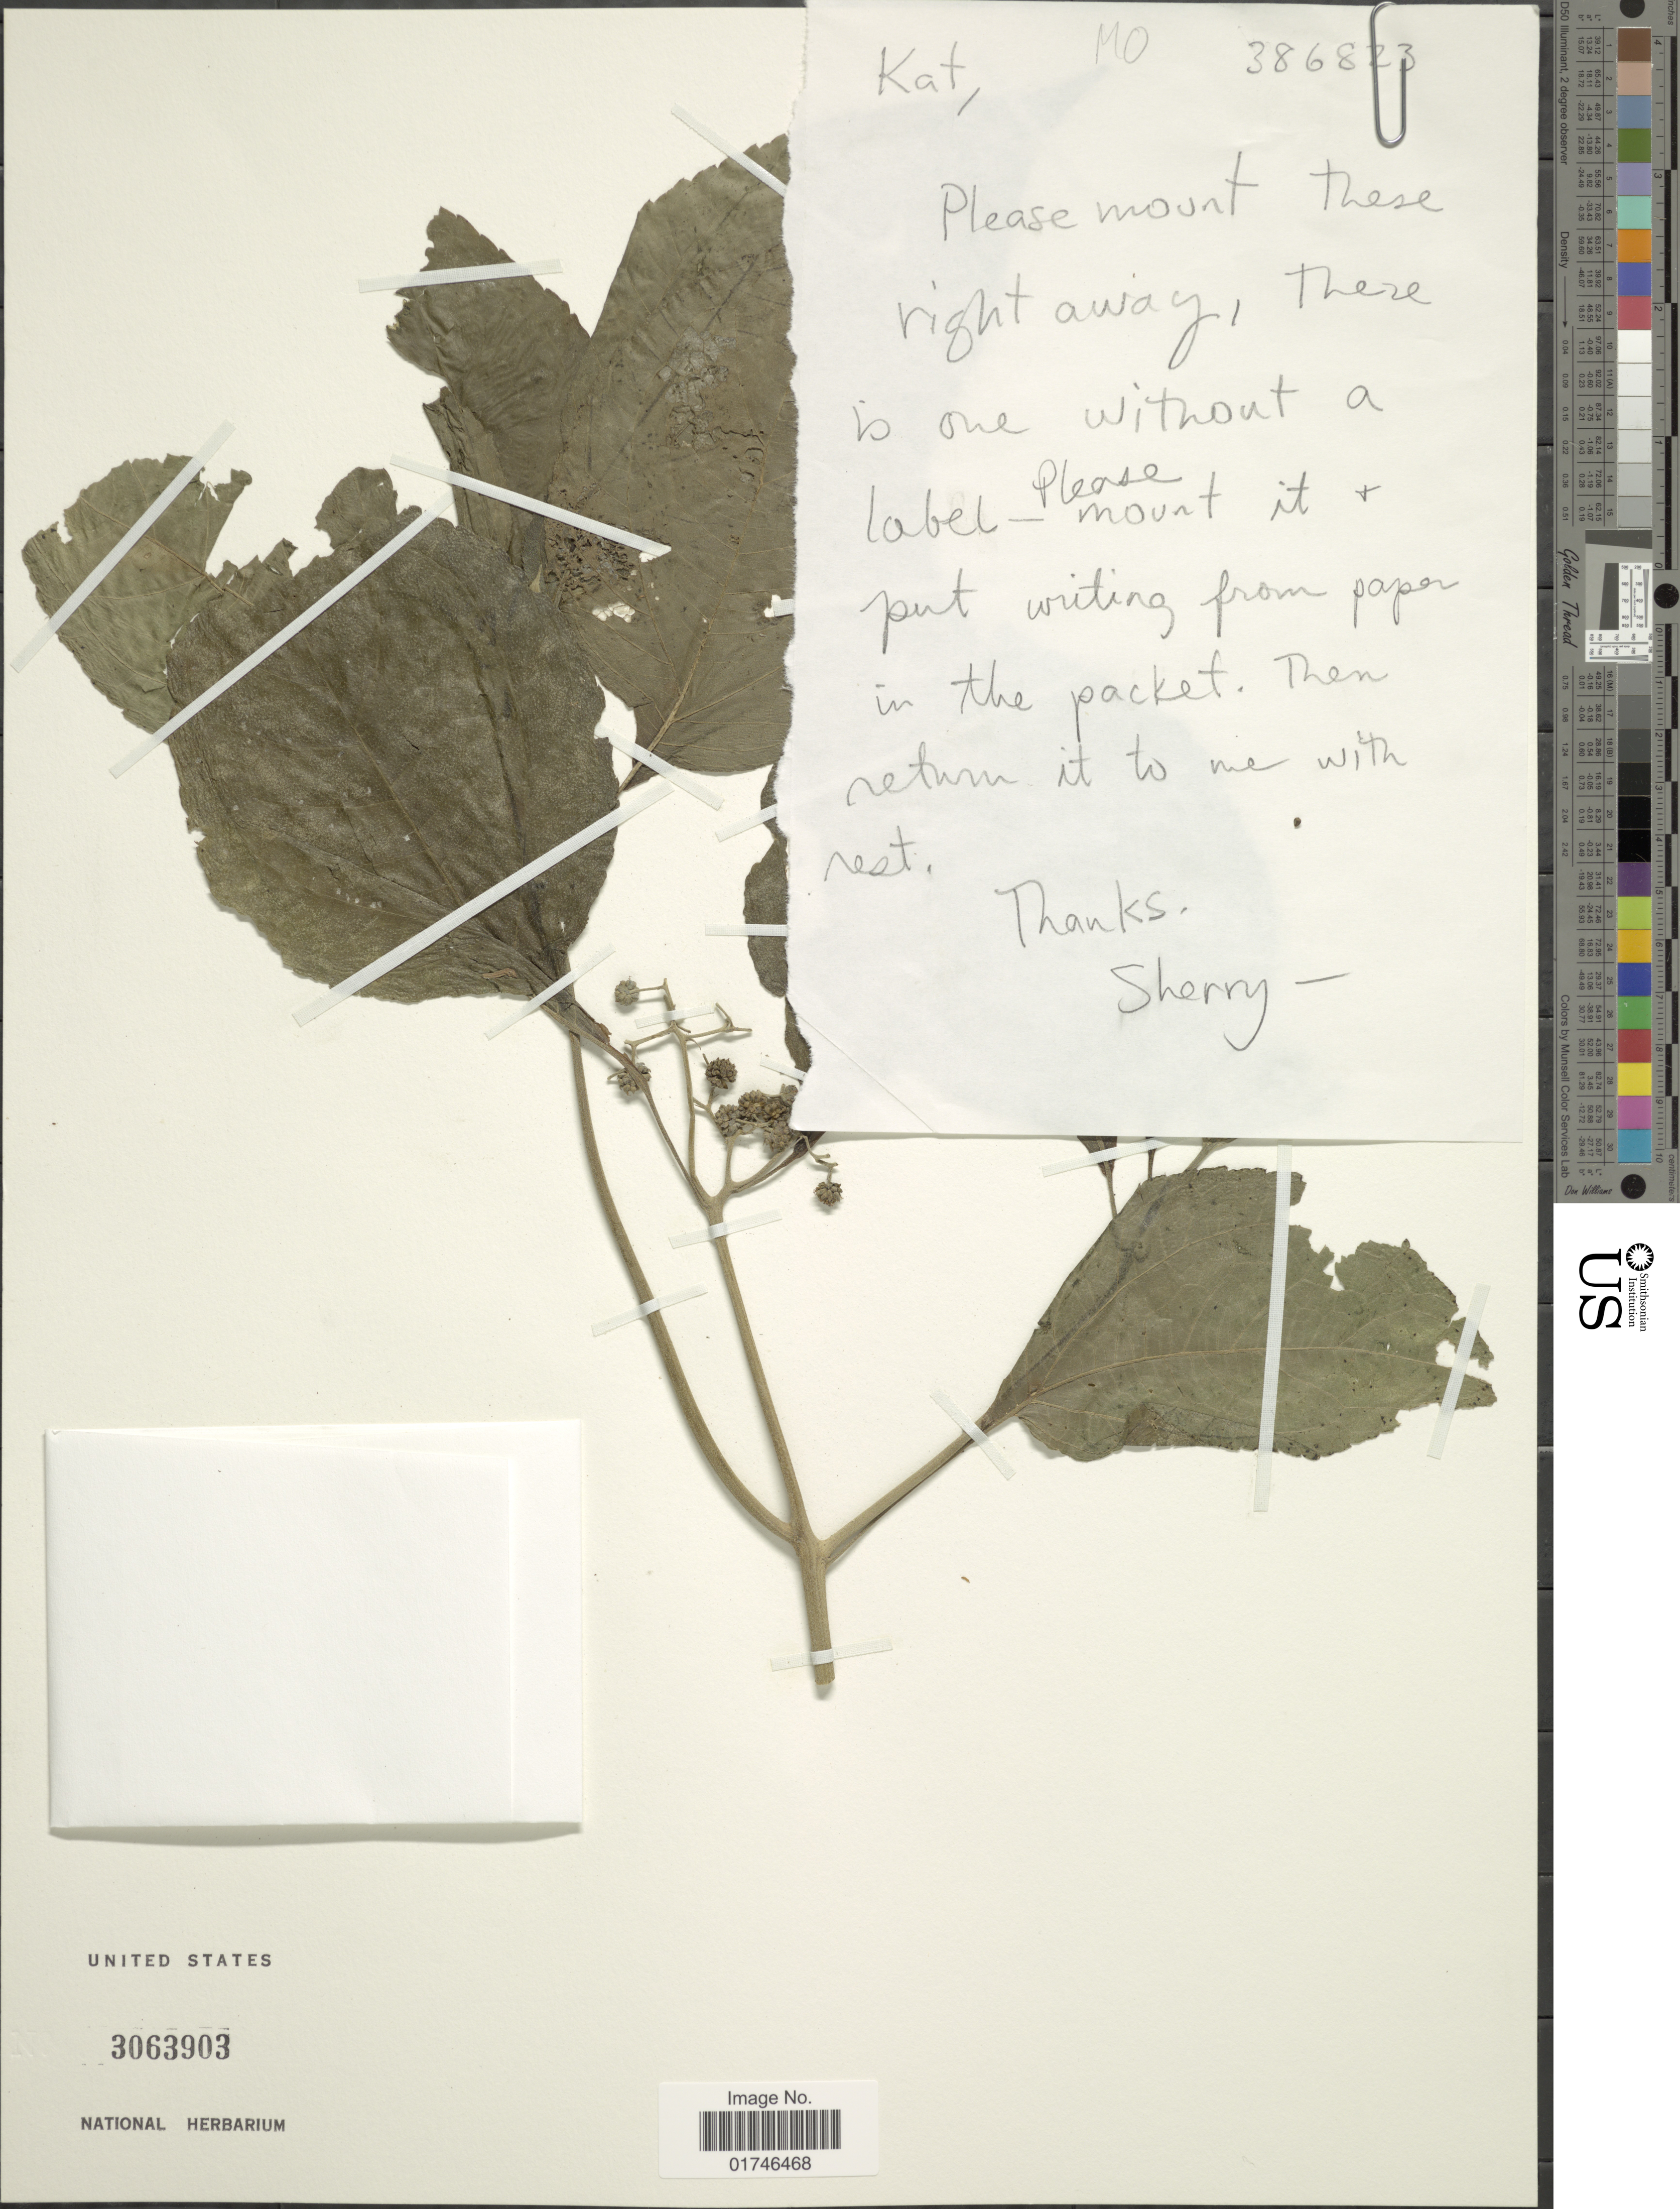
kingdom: Plantae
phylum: Tracheophyta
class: Magnoliopsida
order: Asterales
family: Asteraceae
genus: Clibadium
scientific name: Clibadium eggersii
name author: Hieron.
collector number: MO386823?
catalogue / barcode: US 3063903